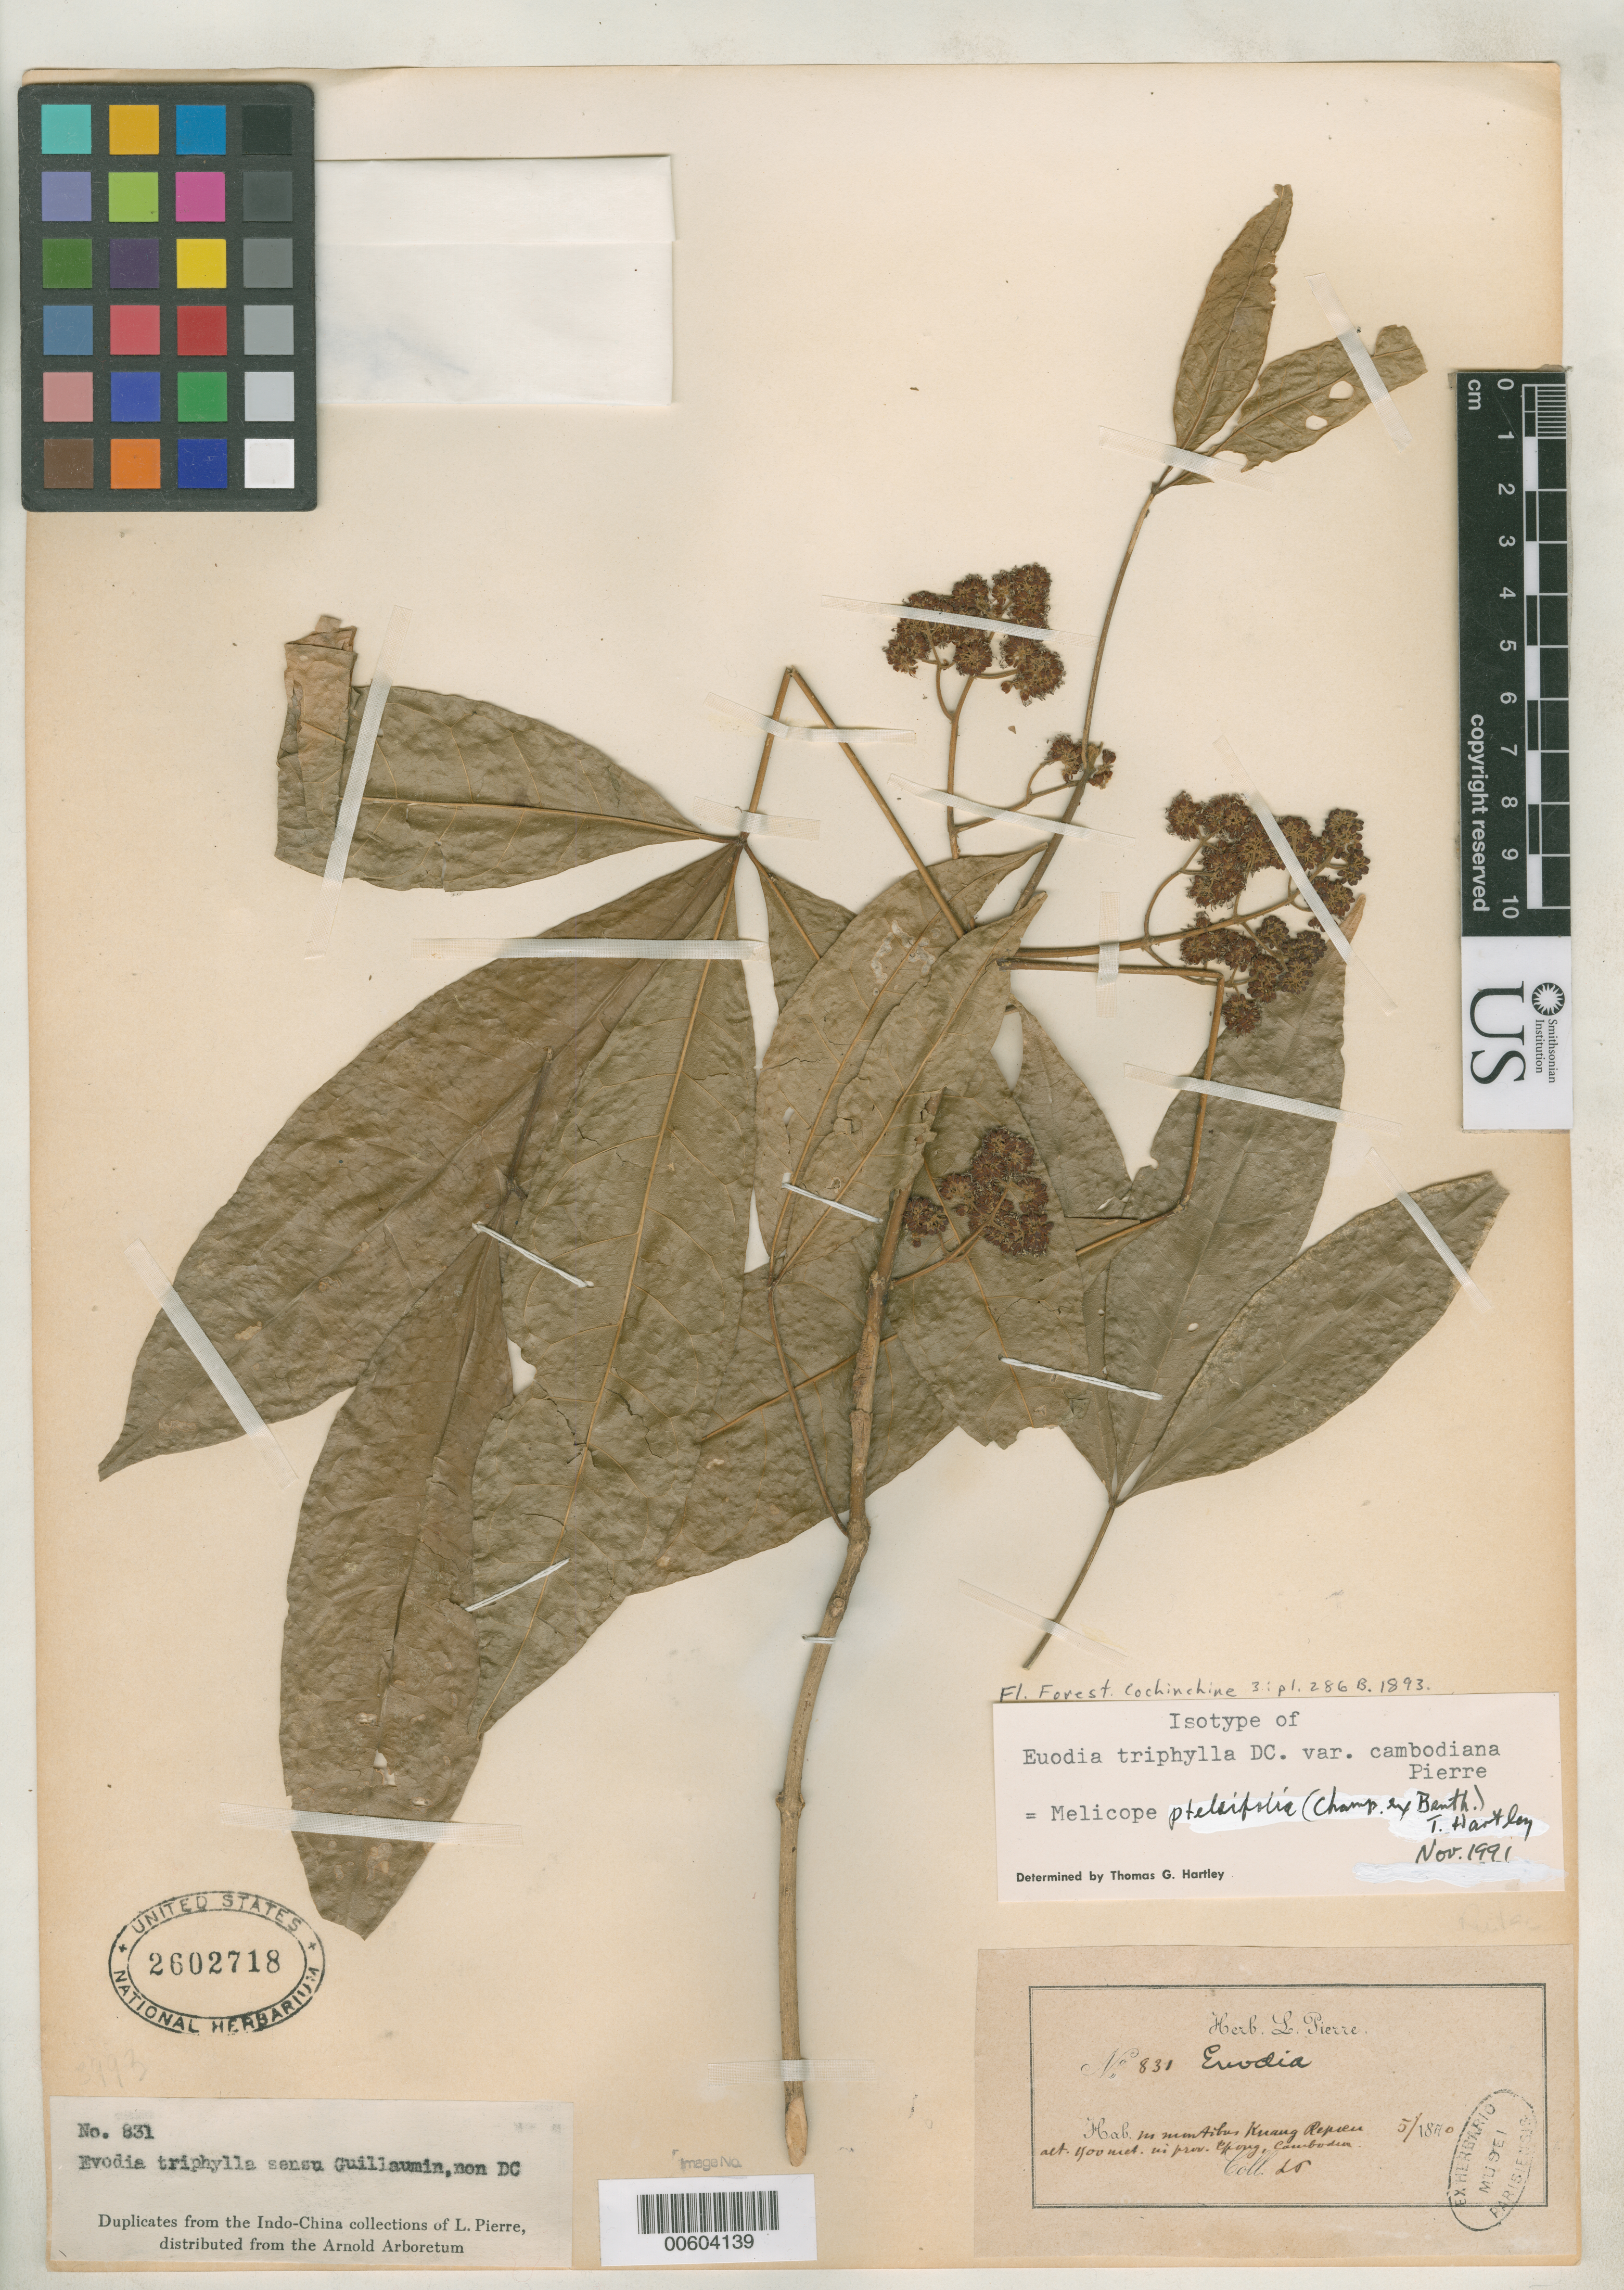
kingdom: Plantae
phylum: Tracheophyta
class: Magnoliopsida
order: Sapindales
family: Rutaceae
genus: Euodia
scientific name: Euodia triphylla var. cambodia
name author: Pierre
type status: Isotype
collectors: J. Pierre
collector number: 831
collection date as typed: May 1870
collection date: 1870-05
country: Cambodia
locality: In montibus Kuangrepen. (Ekong Prov.)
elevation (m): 1500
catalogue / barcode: US 2602718